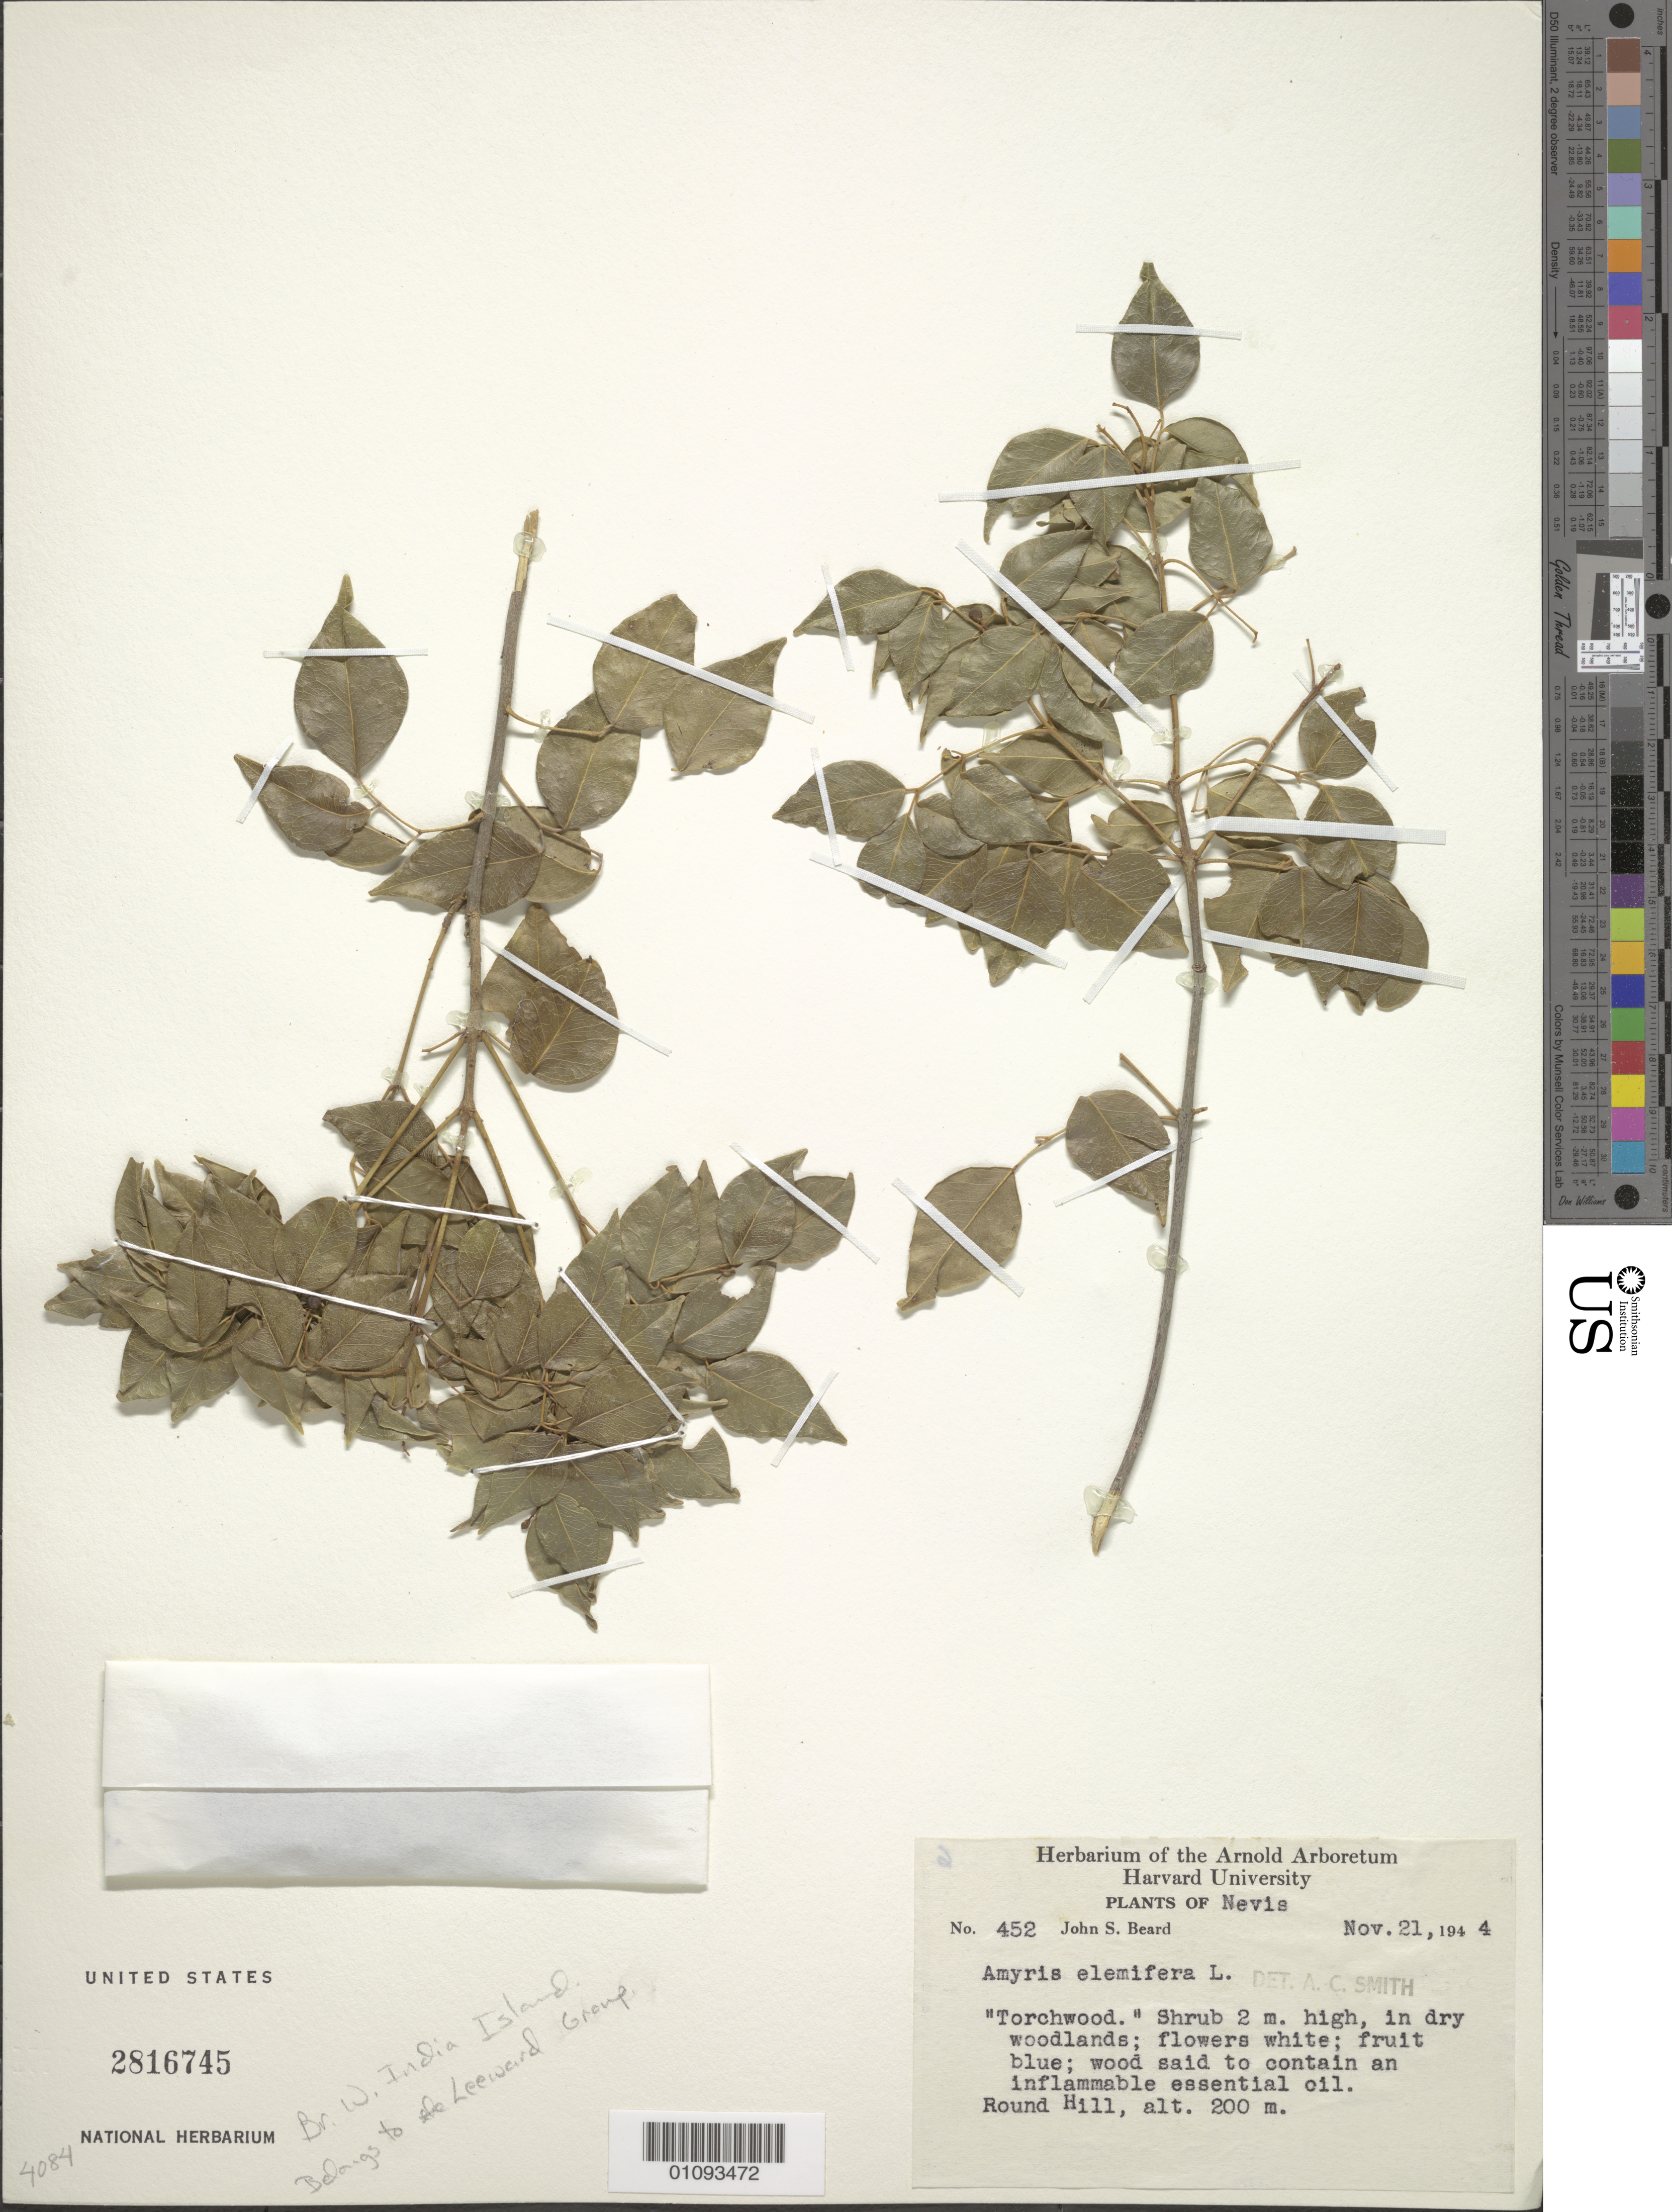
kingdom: Plantae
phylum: Tracheophyta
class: Magnoliopsida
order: Sapindales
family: Rutaceae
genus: Amyris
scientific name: Amyris elemifera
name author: L.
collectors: J. Beard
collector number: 452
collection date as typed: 21 Nov 1944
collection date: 1944-11-21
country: St. Christopher-Nevis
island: Nevis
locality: Round Hill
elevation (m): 200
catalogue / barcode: US 2816745